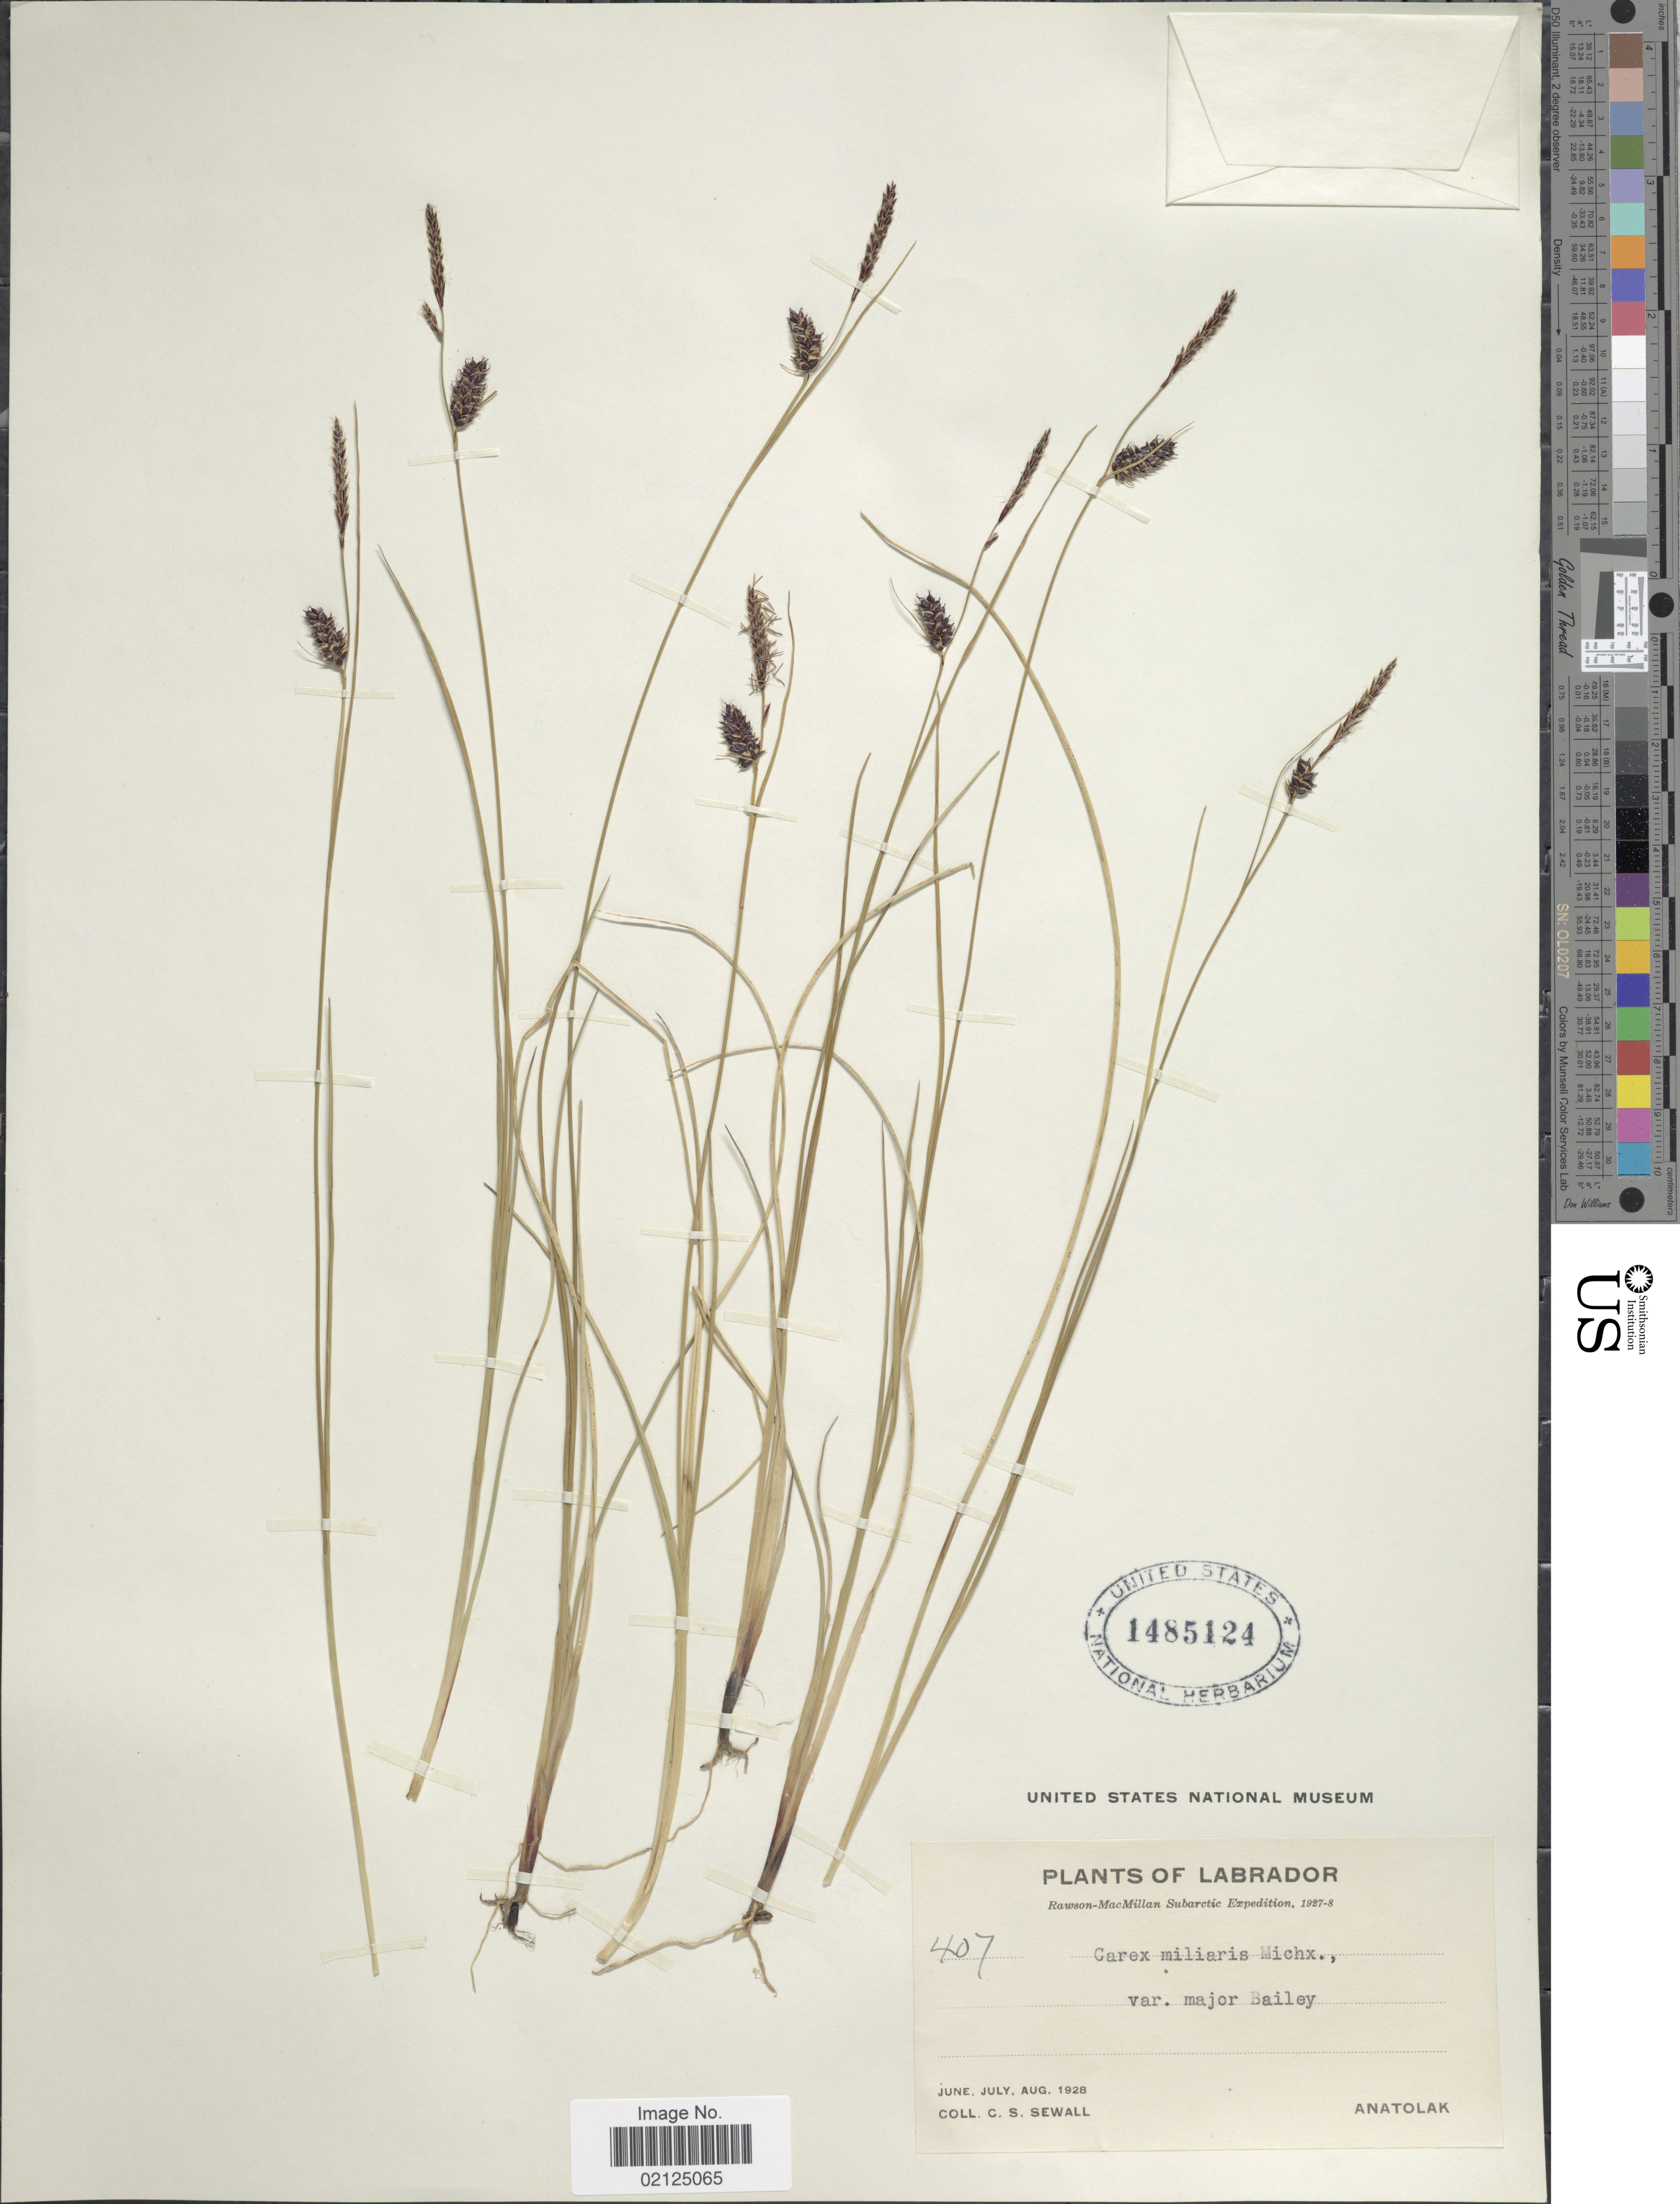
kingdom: Plantae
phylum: Tracheophyta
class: Liliopsida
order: Poales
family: Cyperaceae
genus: Carex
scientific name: Carex miliaris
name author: Michx.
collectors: C. Sewall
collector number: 407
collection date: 1928-06/1928-08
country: Canada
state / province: Newfoundland and Labrador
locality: Labrador, Rawson-MacMillan Subarctic, Anatolak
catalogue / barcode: US 1485124